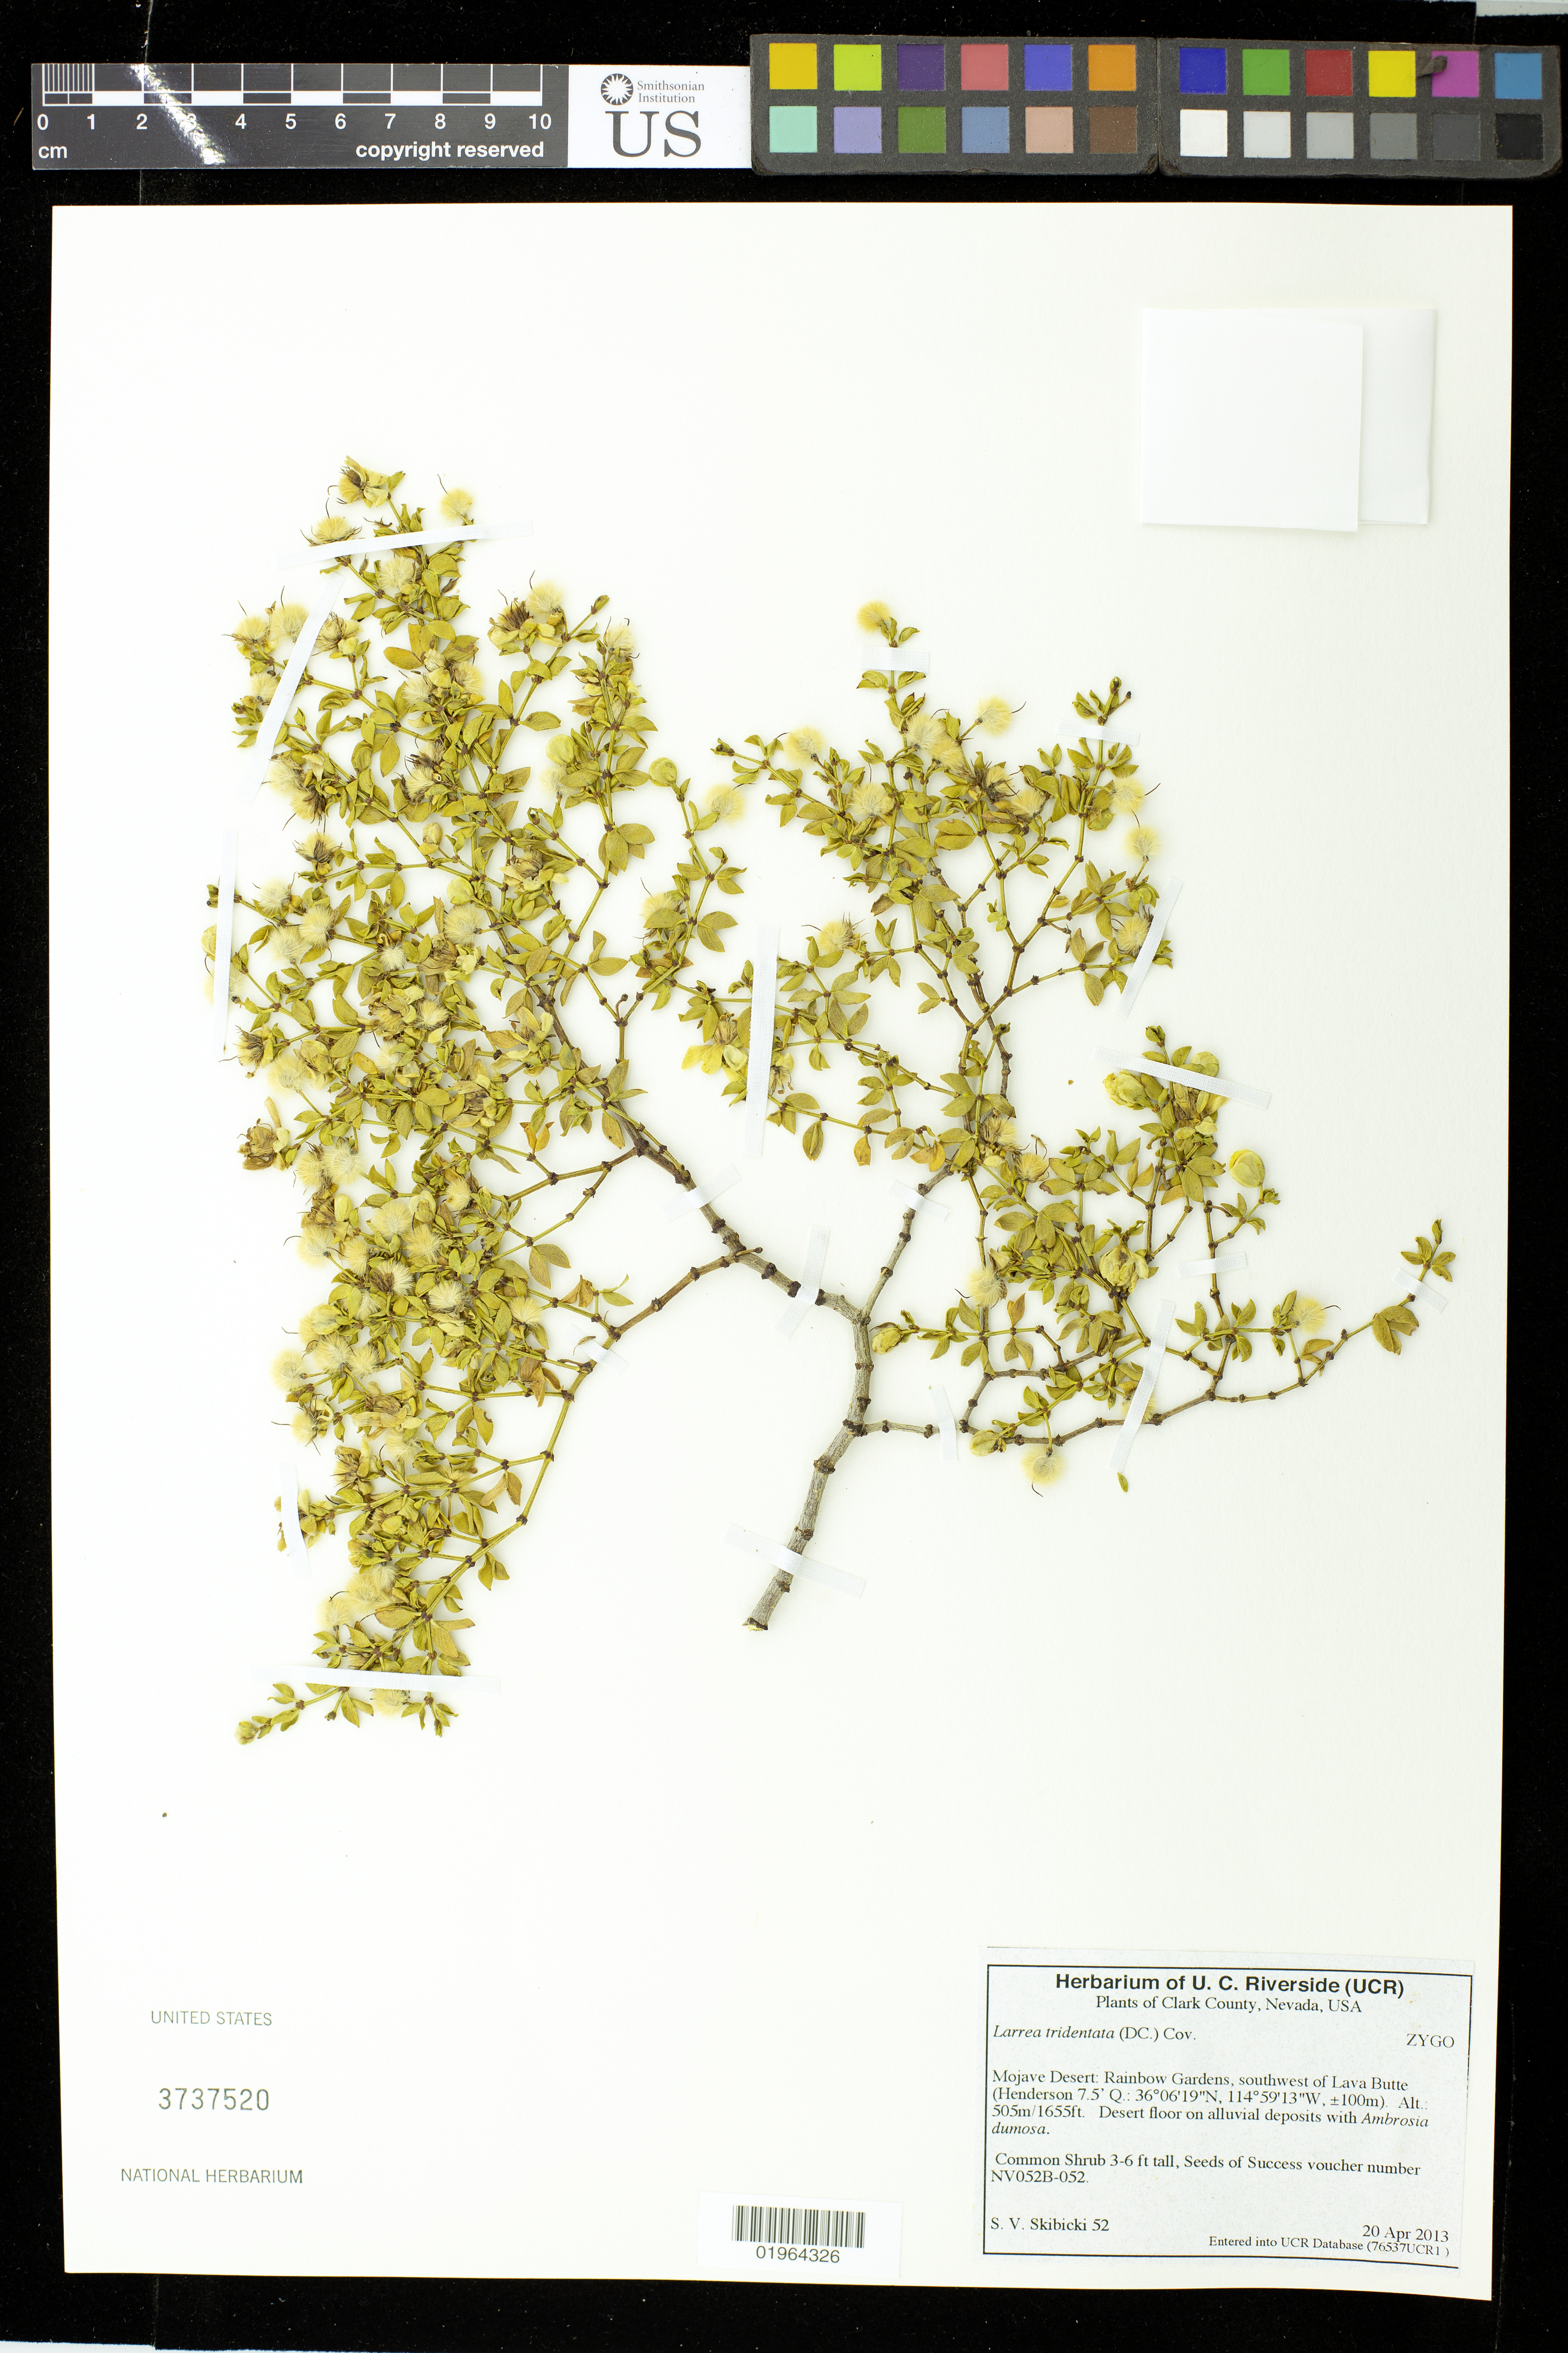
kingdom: Plantae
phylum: Tracheophyta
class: Magnoliopsida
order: Zygophyllales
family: Zygophyllaceae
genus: Larrea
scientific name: Larrea tridentata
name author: (Sessé & Moc. ex DC.) Coville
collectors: S. Skibicki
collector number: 52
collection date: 2013-04-20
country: United States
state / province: Nevada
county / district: Clark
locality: Mojave Desert, Rainbow Gardens, SW of Lava Butte (Henderson)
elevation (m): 505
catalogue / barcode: US 3737520